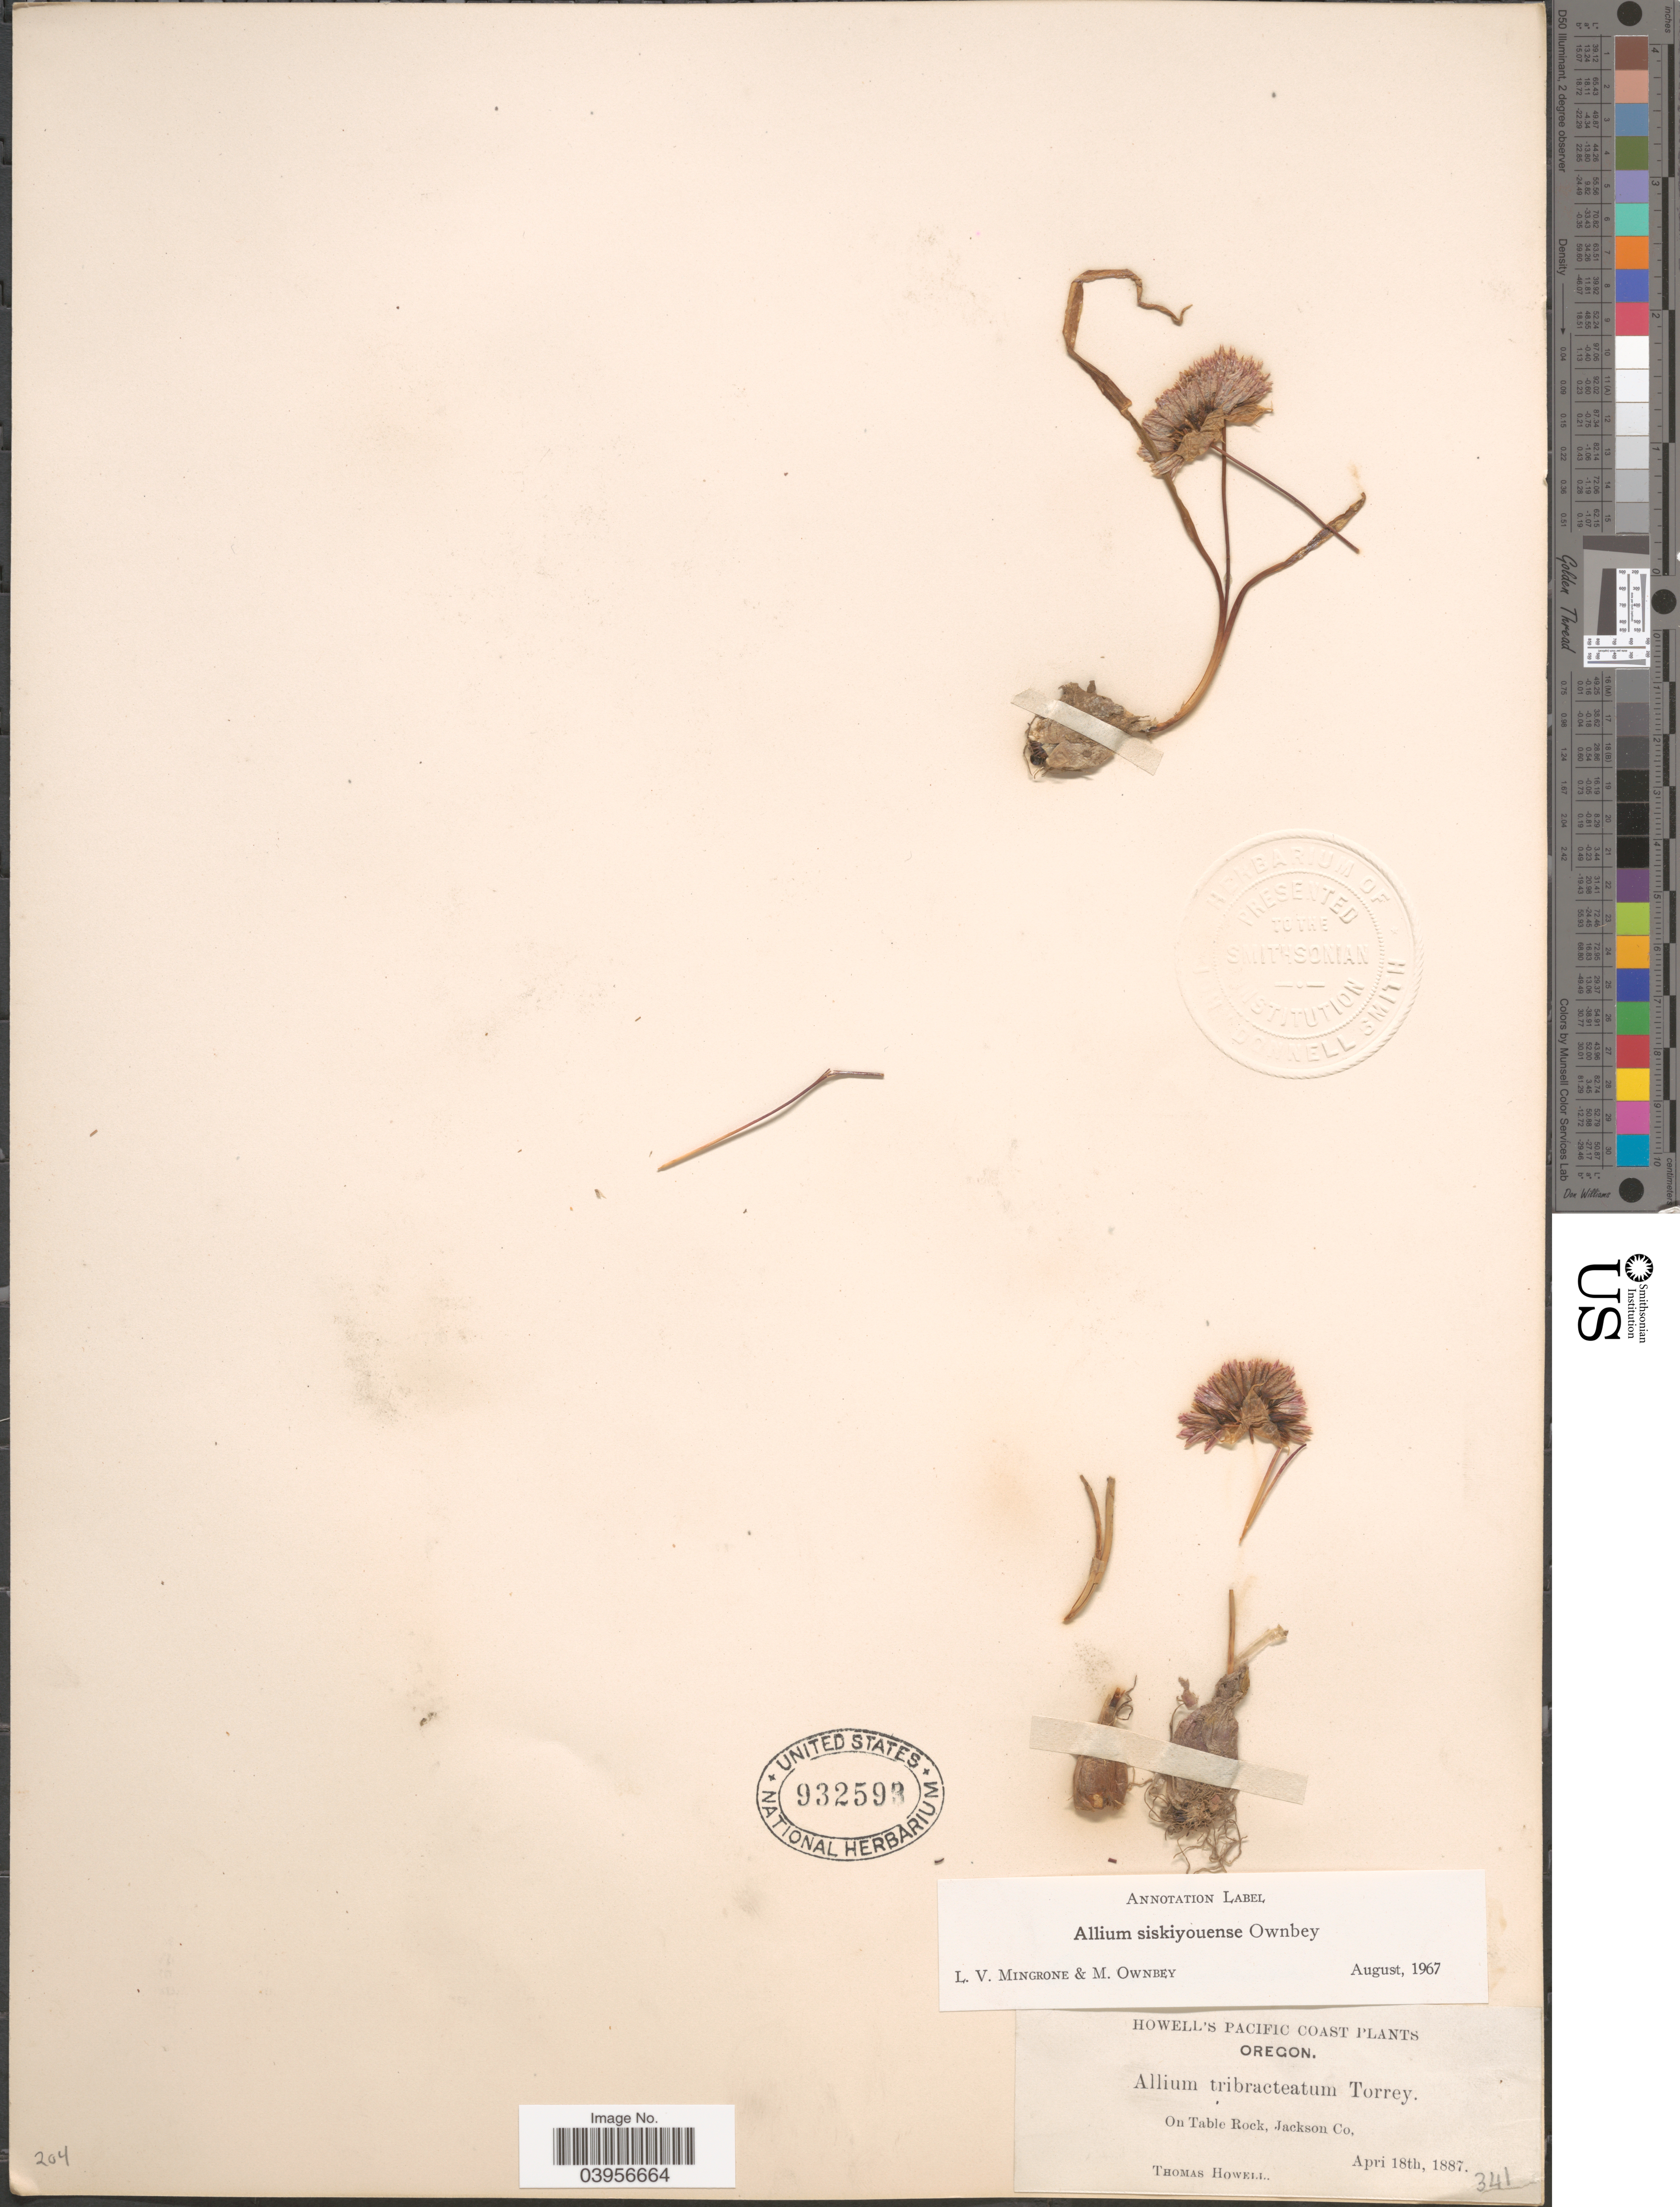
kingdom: Plantae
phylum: Tracheophyta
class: Liliopsida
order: Asparagales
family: Amaryllidaceae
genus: Allium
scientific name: Allium siskiyouense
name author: Ownbey ex Traub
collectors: T. Howell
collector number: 341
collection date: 1887-04-18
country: United States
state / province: Oregon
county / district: Jackson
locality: Pacific Coast. On Table Rock, Jackson Co.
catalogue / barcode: US 932593